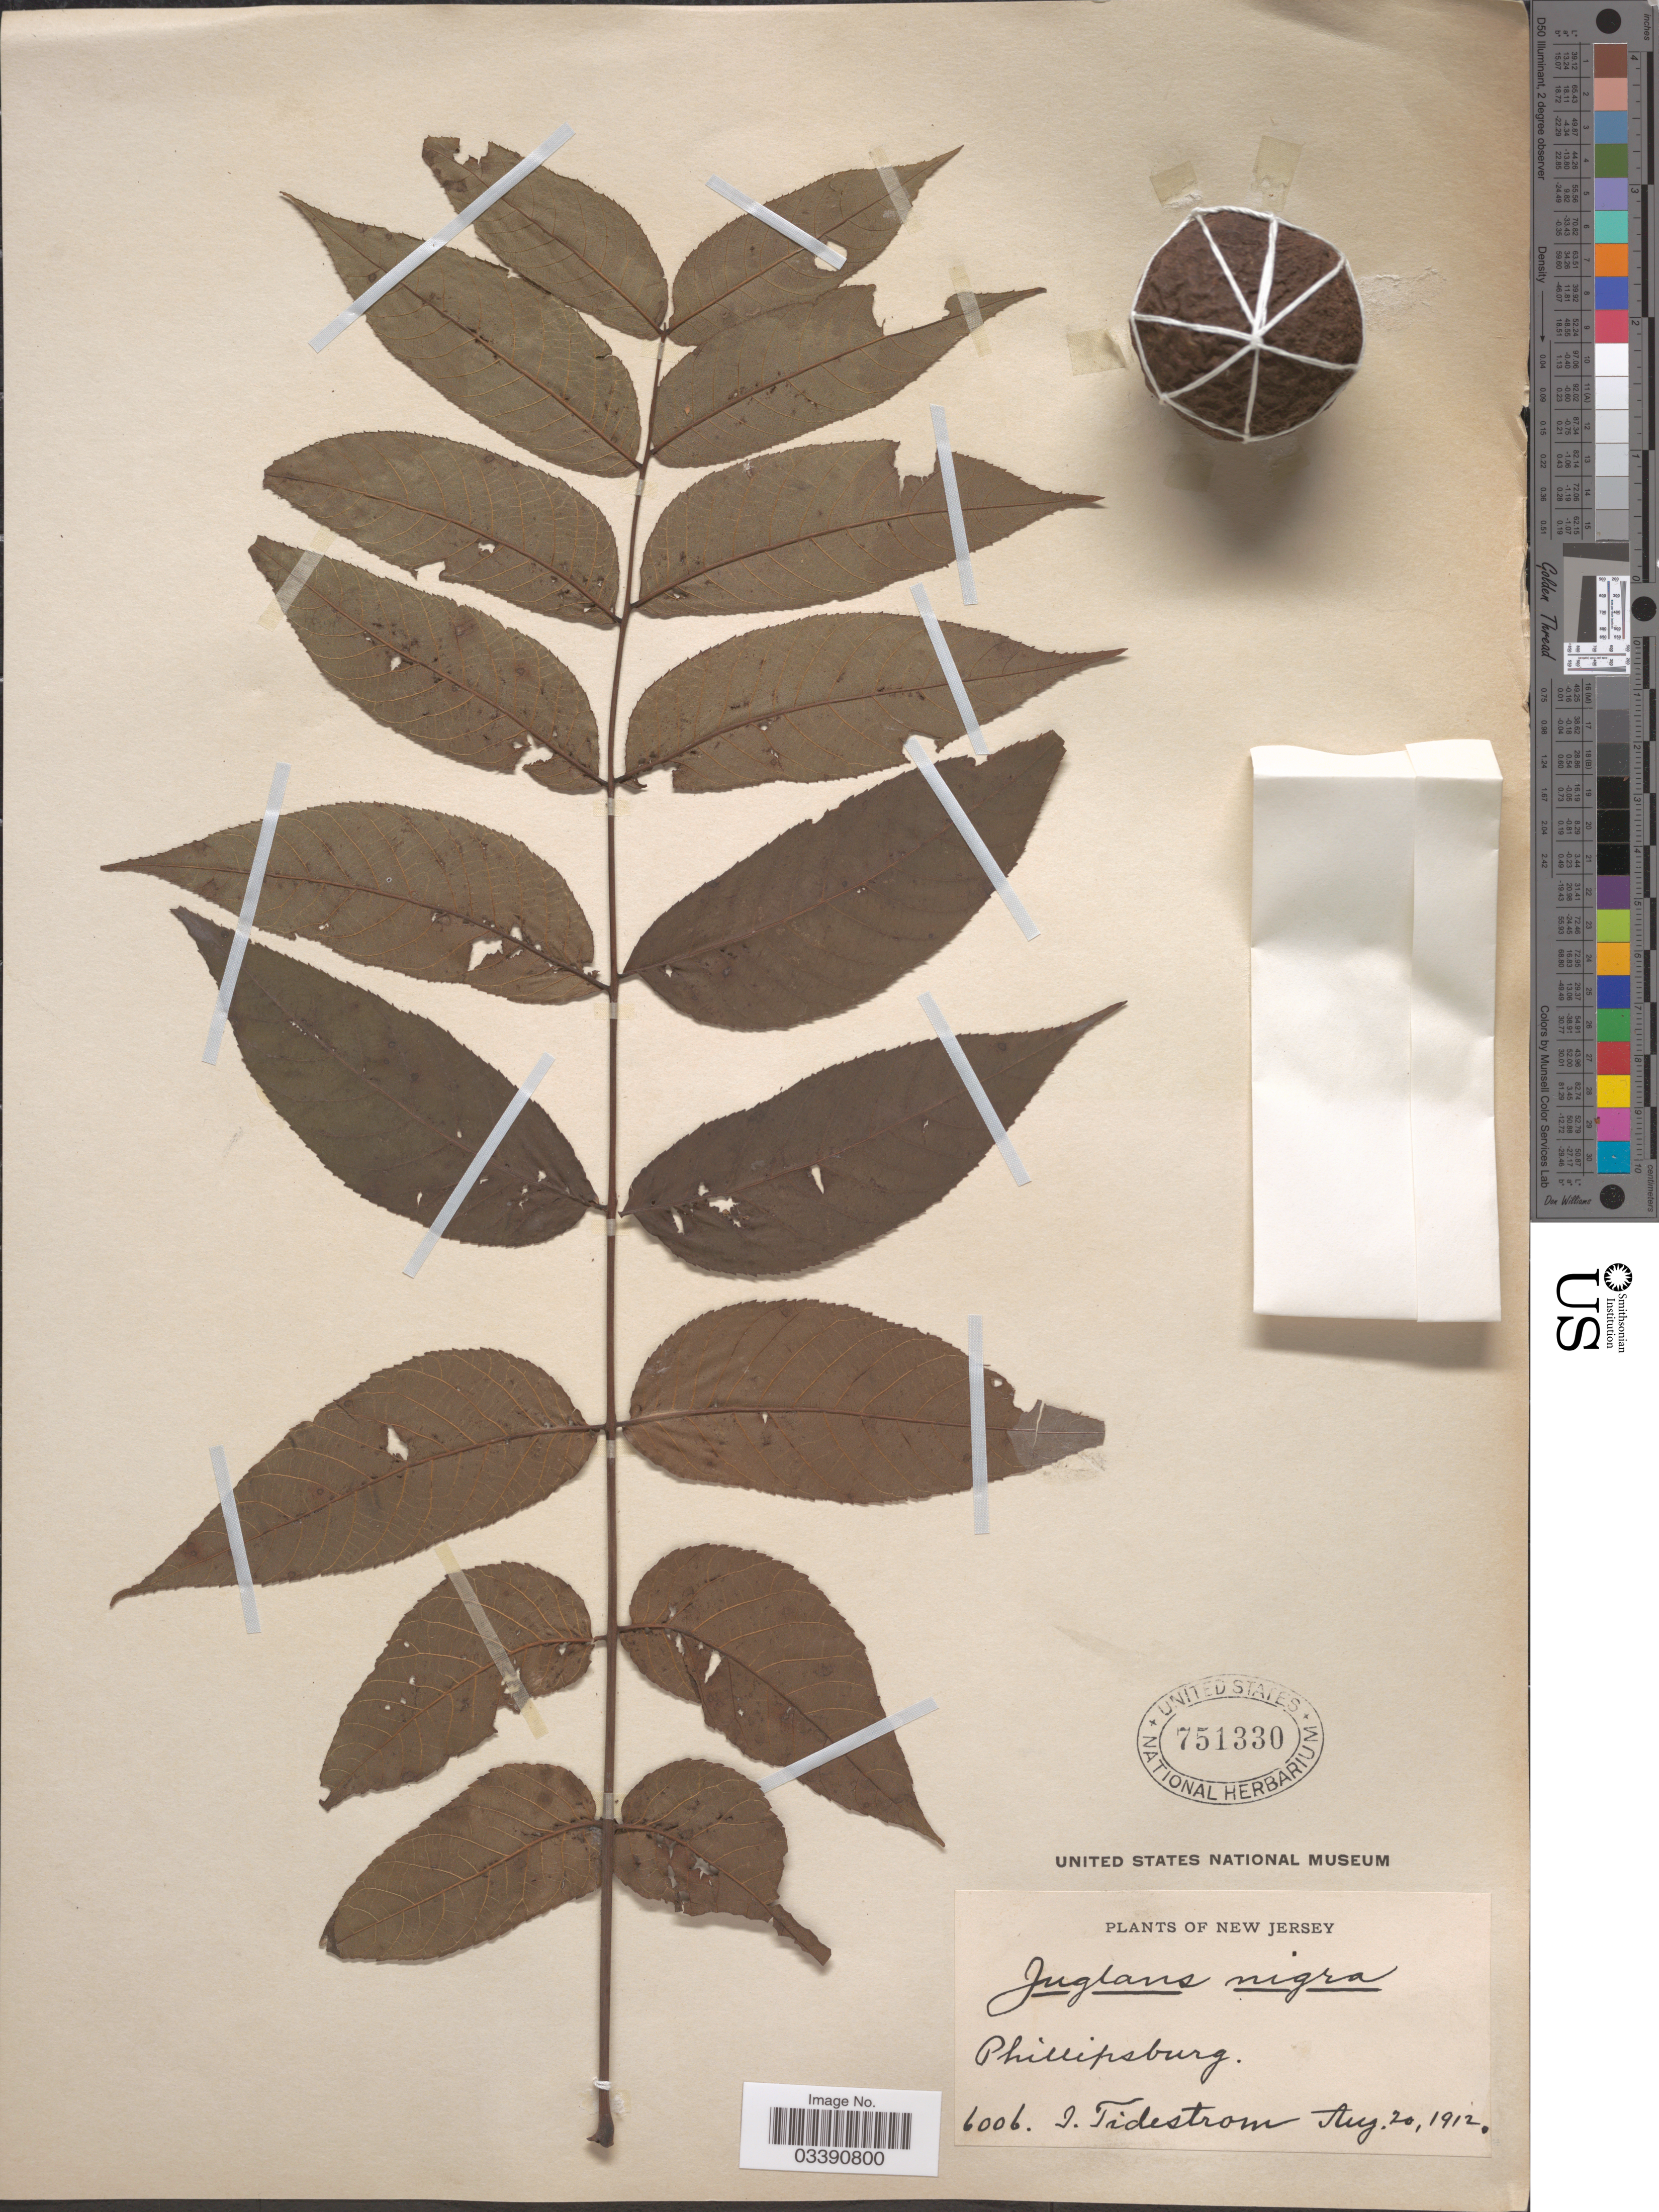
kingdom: Plantae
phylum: Tracheophyta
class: Magnoliopsida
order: Fagales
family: Juglandaceae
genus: Juglans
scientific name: Juglans nigra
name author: L.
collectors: I. F. Tidestrom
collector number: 6006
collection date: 1912-08-20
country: United States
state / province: New Jersey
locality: Phillipsburg.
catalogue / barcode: US 751330